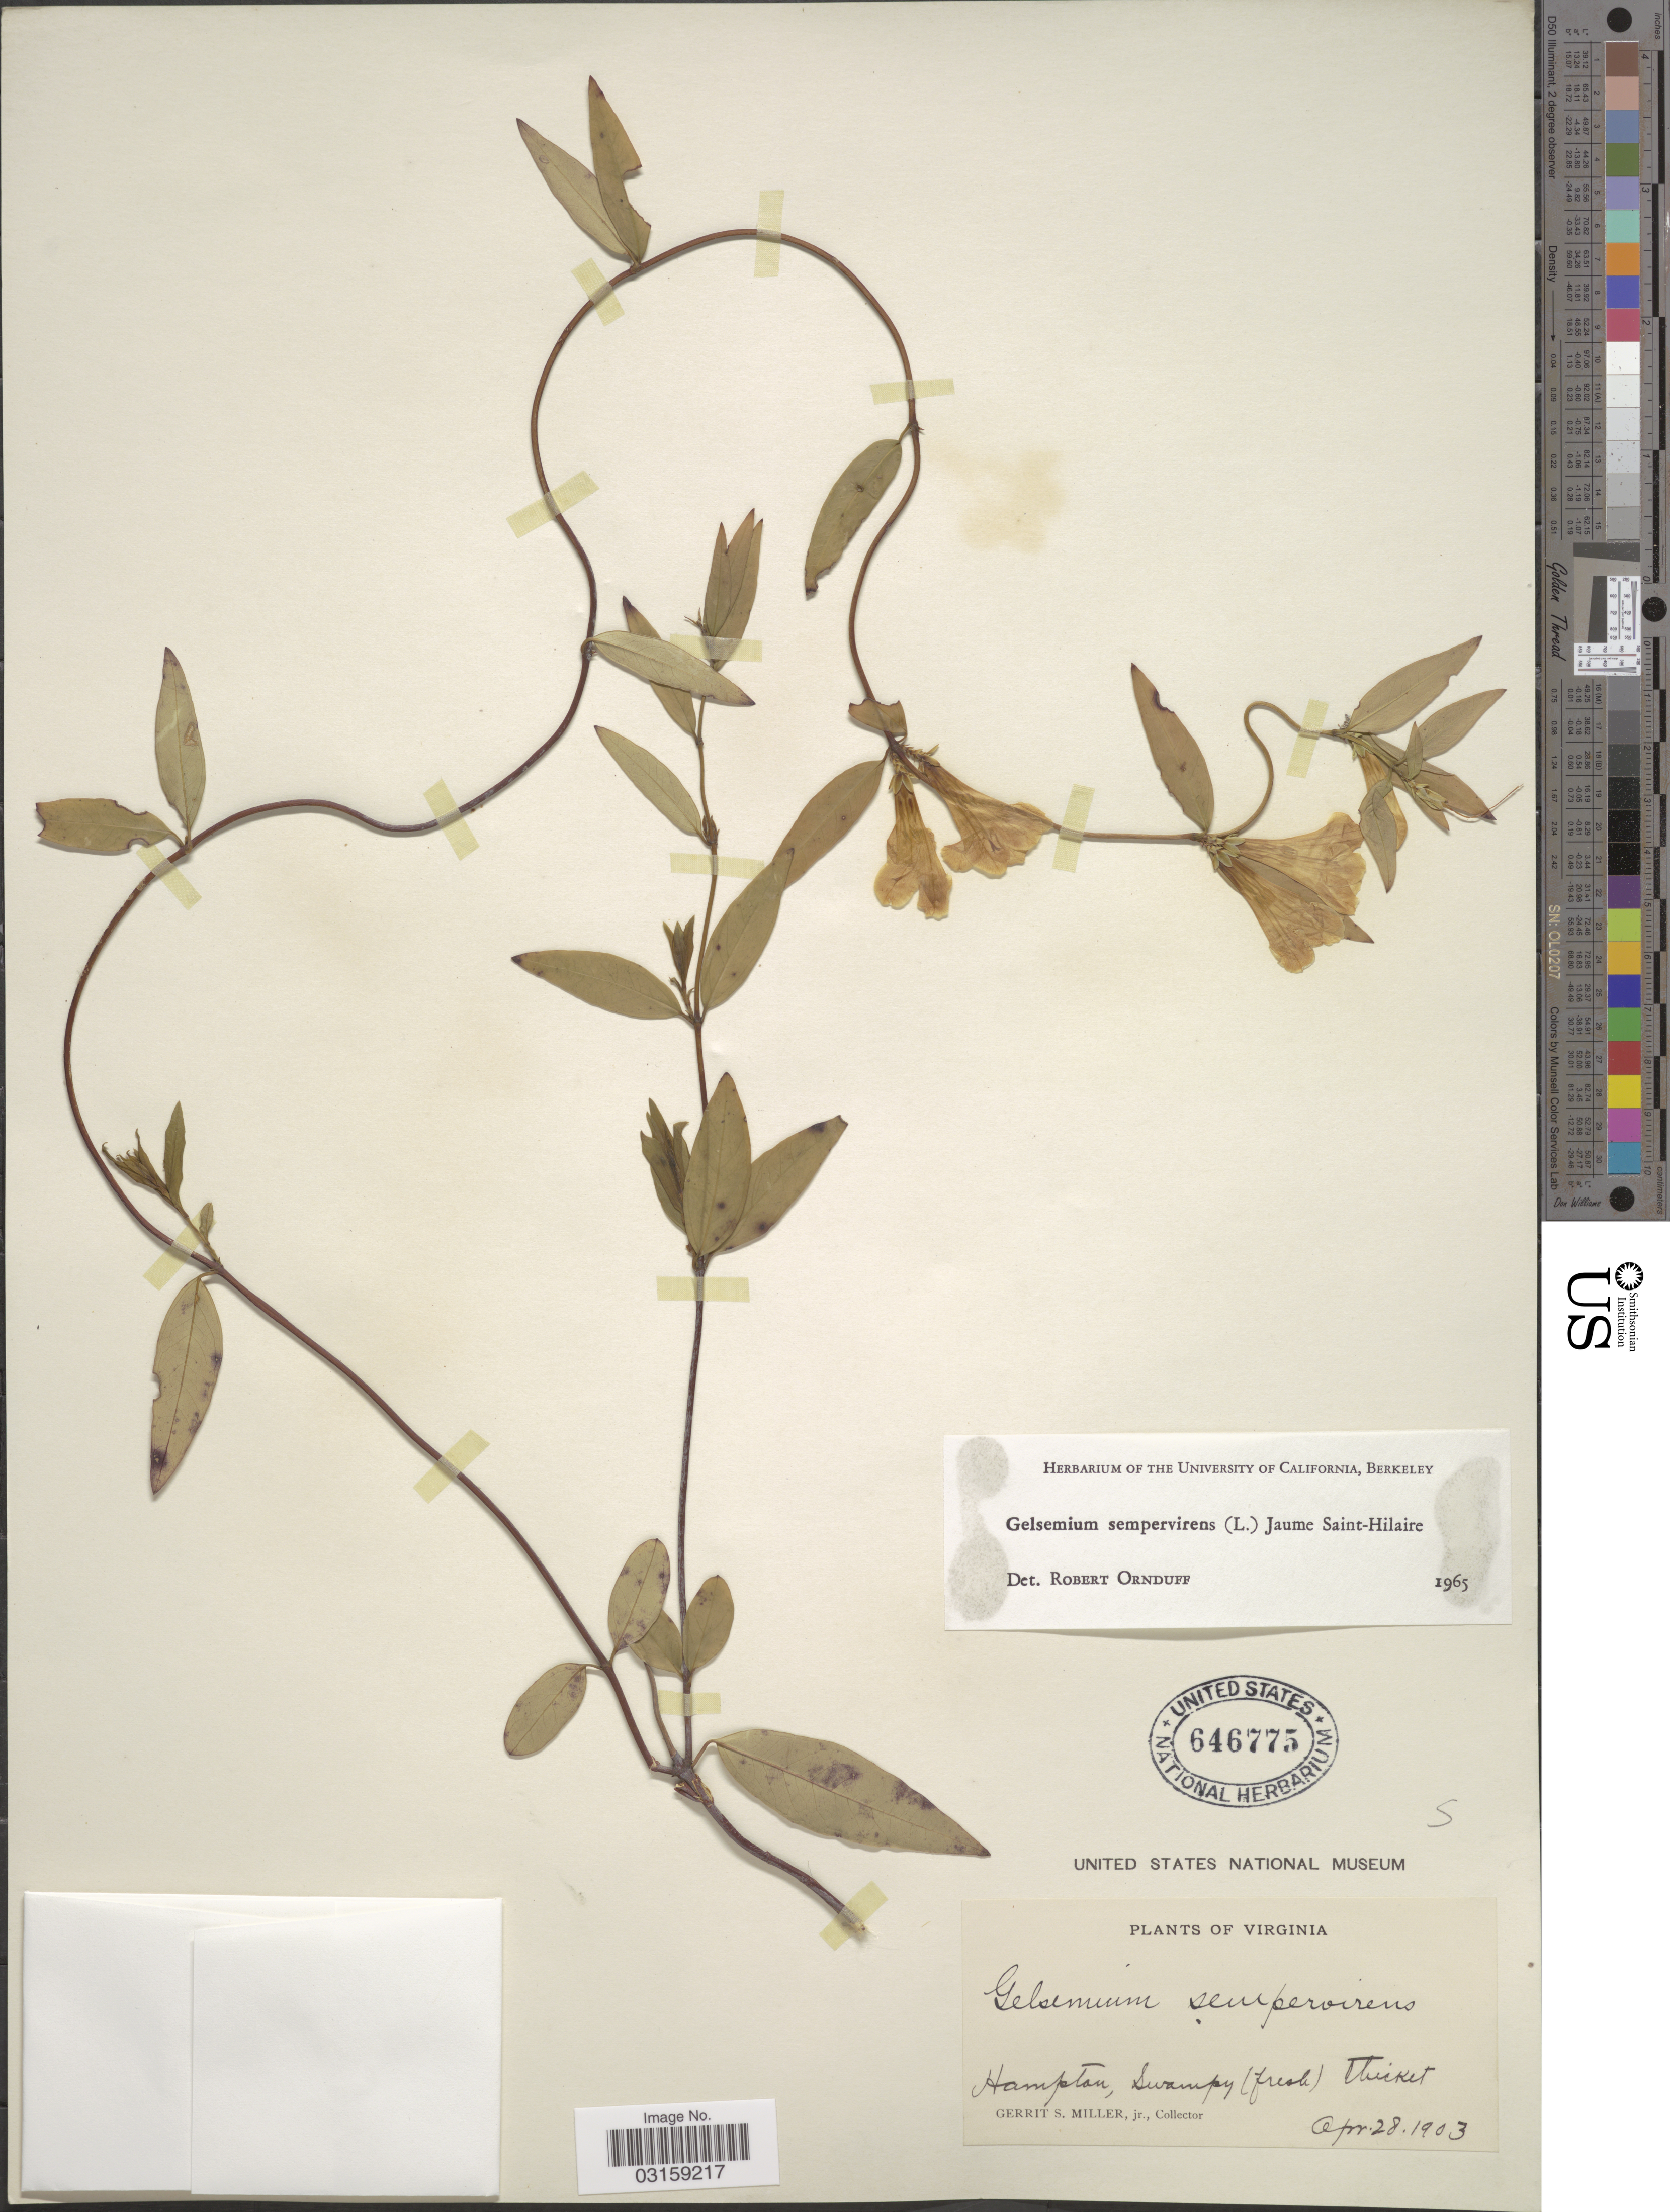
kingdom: Plantae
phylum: Tracheophyta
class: Magnoliopsida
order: Gentianales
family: Gelsemiaceae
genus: Gelsemium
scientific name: Gelsemium sempervirens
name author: (L.) J. St.-Hil.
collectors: G. S. Miller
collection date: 1903-04-28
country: United States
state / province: Virginia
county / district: City of Hampton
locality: Hampton.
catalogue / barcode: US 646775